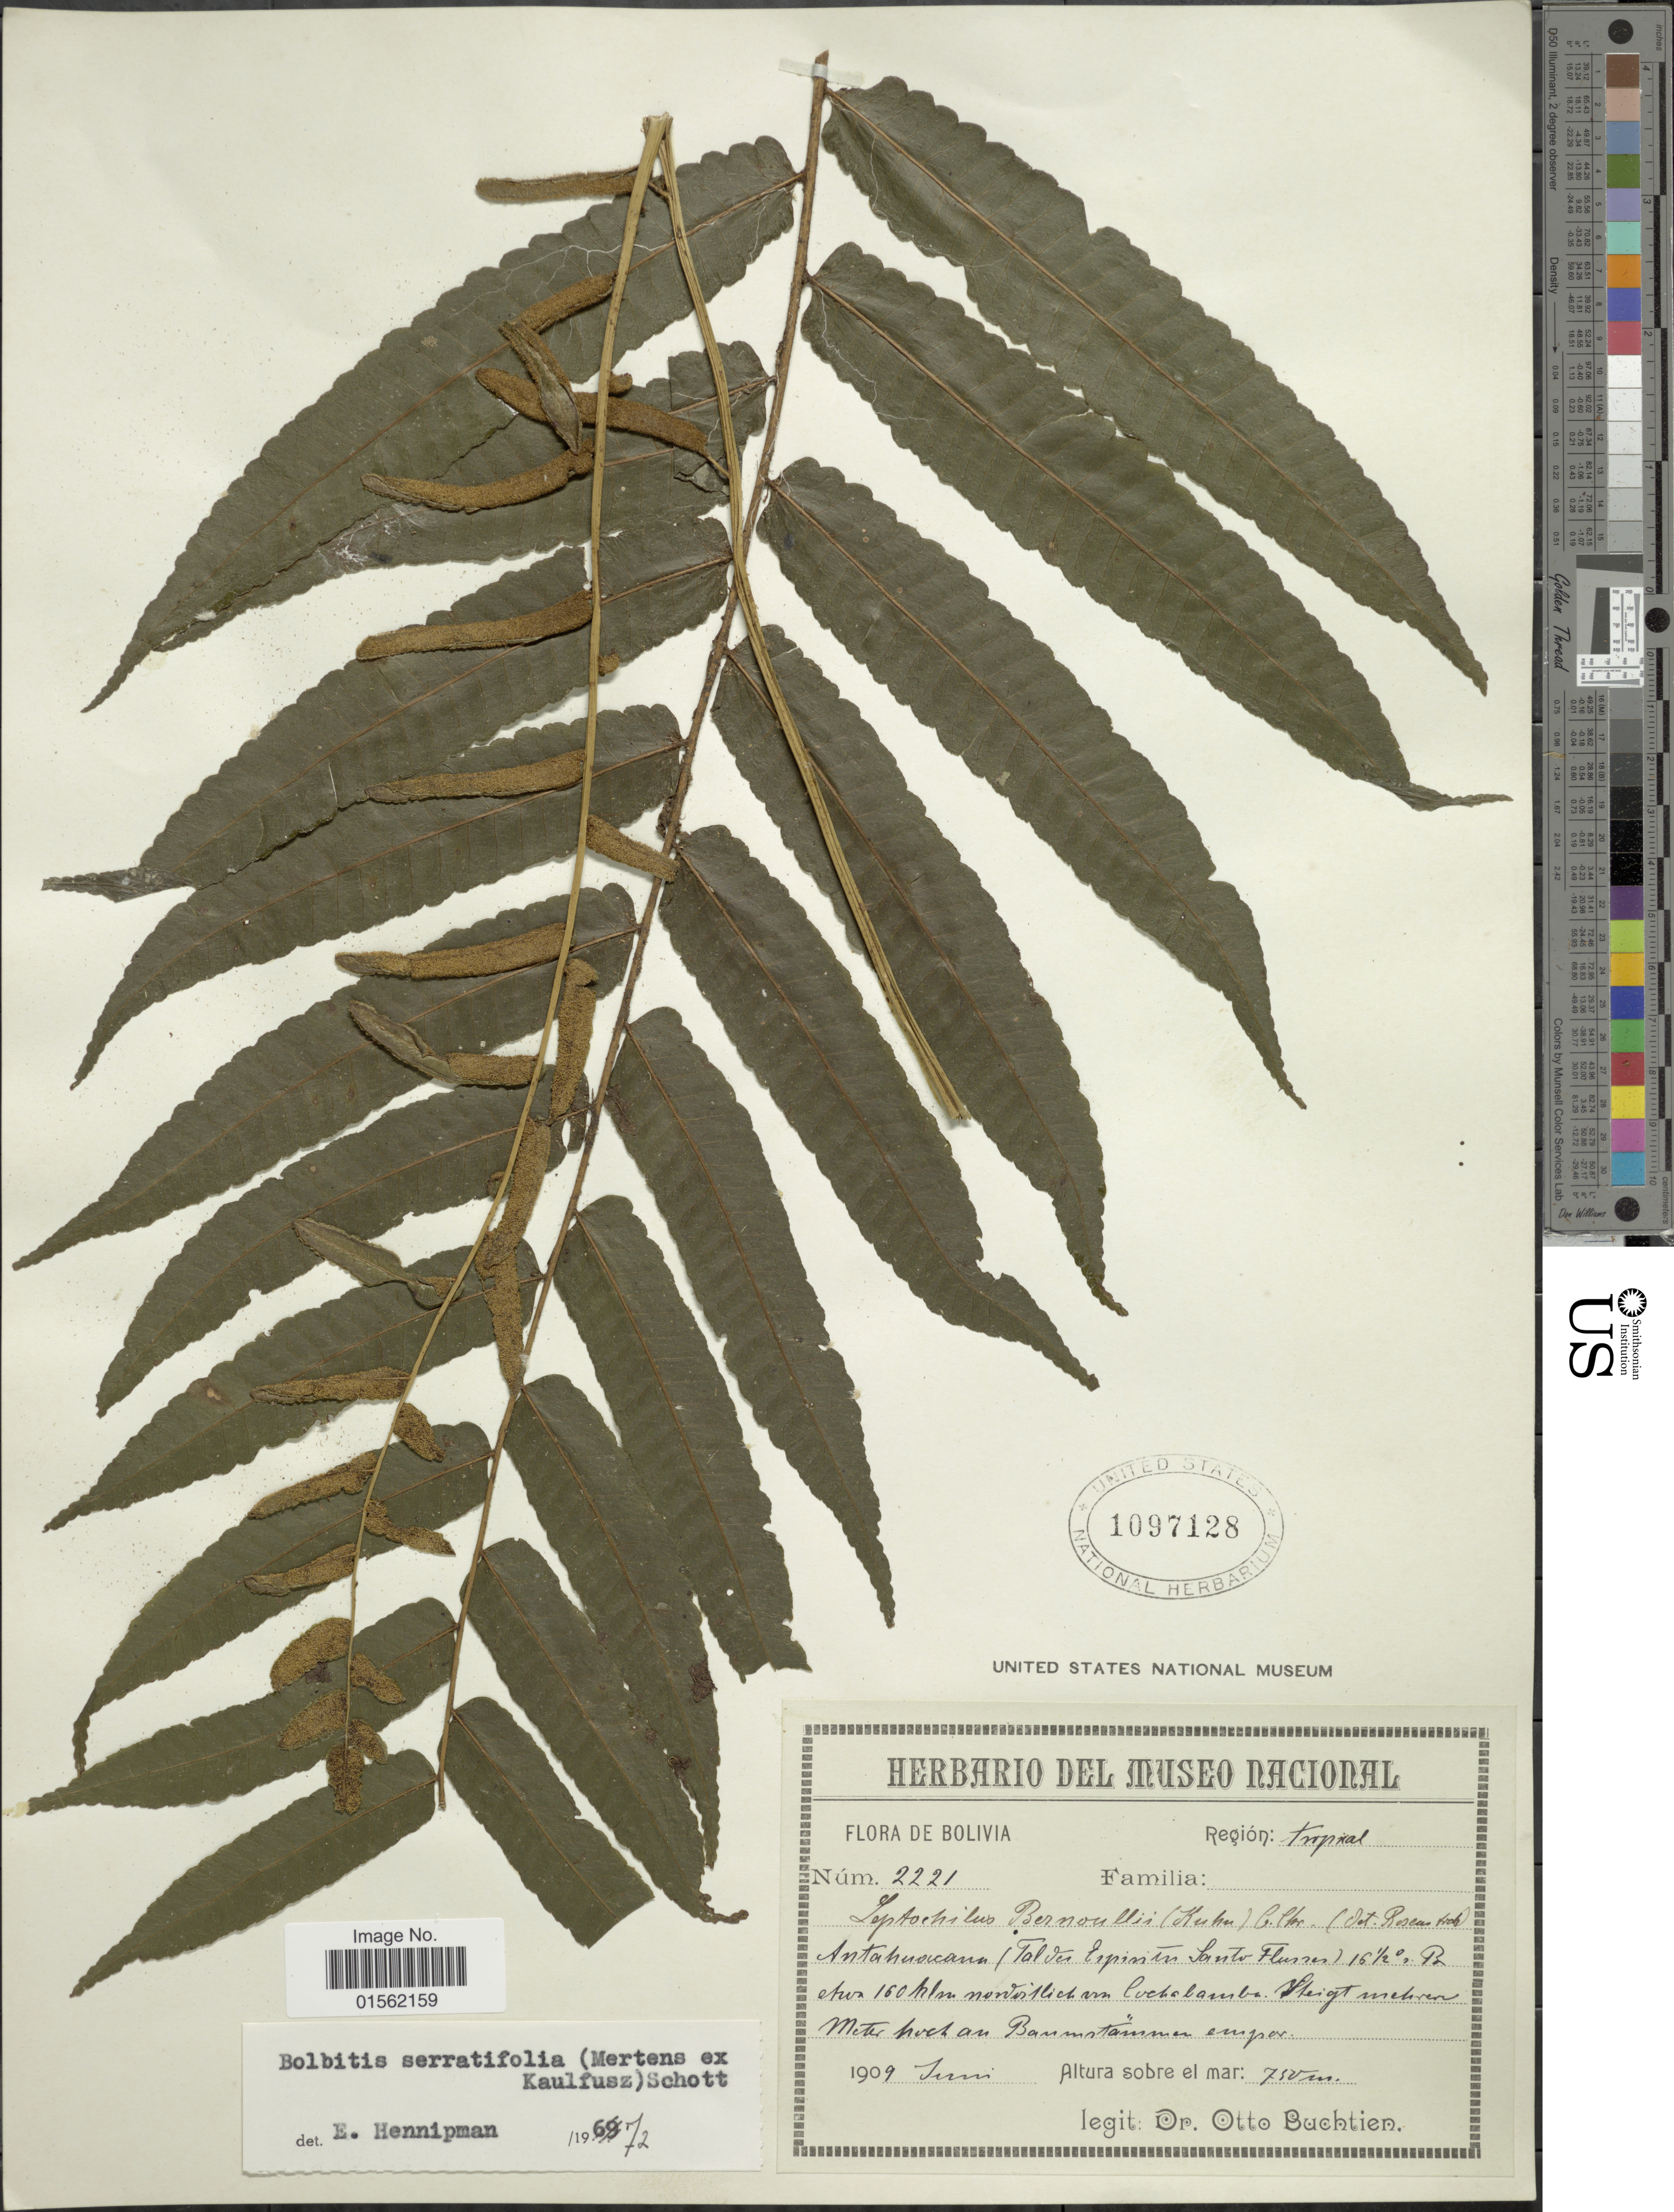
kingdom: Plantae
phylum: Tracheophyta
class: Polypodiopsida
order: Polypodiales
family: Dryopteridaceae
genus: Bolbitis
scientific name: Bolbitis serratifolia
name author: (Mert. ex Kaulf.) Schott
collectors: O. Buchtien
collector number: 2221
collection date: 1909-06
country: Bolivia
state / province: Cochabamba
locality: Antahoucana (Valley of Espiritu Santo River) 160 km from Cochabamba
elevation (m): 750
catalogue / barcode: US 1097128